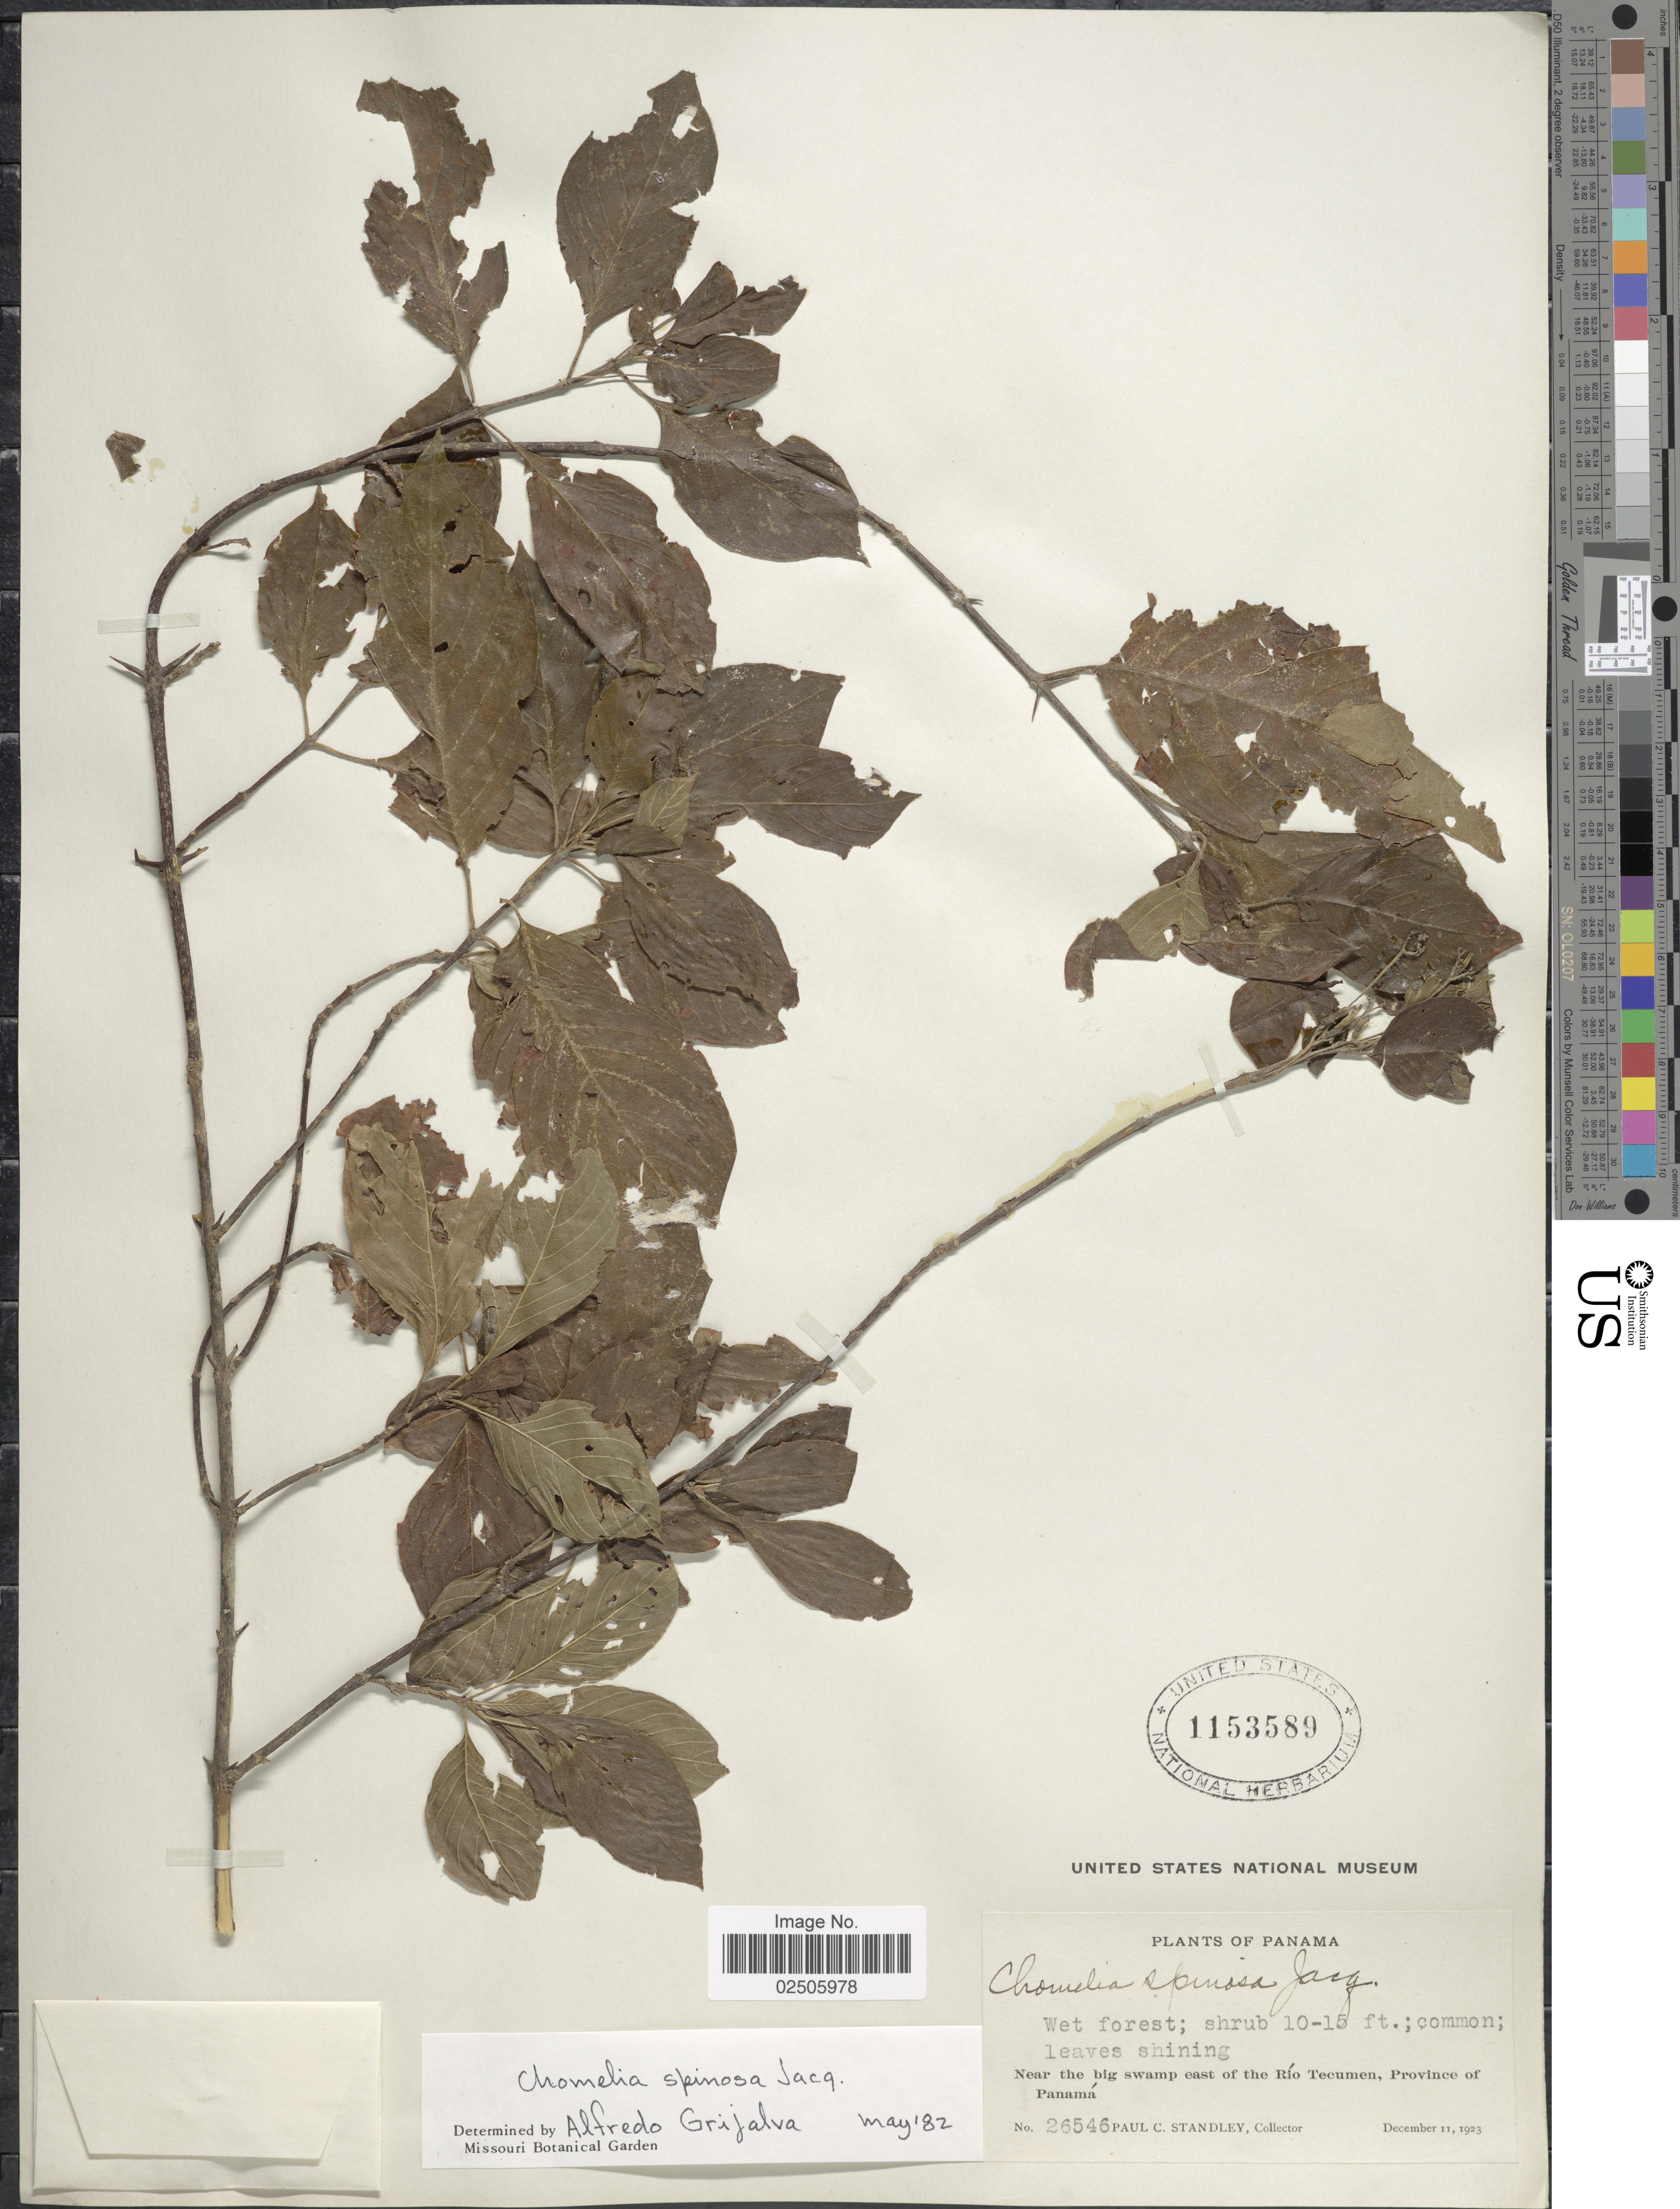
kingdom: Plantae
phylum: Tracheophyta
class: Magnoliopsida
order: Gentianales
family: Rubiaceae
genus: Chomelia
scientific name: Chomelia spinosa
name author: Jacq.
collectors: P. C. Standley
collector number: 26546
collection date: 1923-12-11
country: Panama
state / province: Panamá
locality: Near the big swamp east of the Rio Tecumen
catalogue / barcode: US 1153589